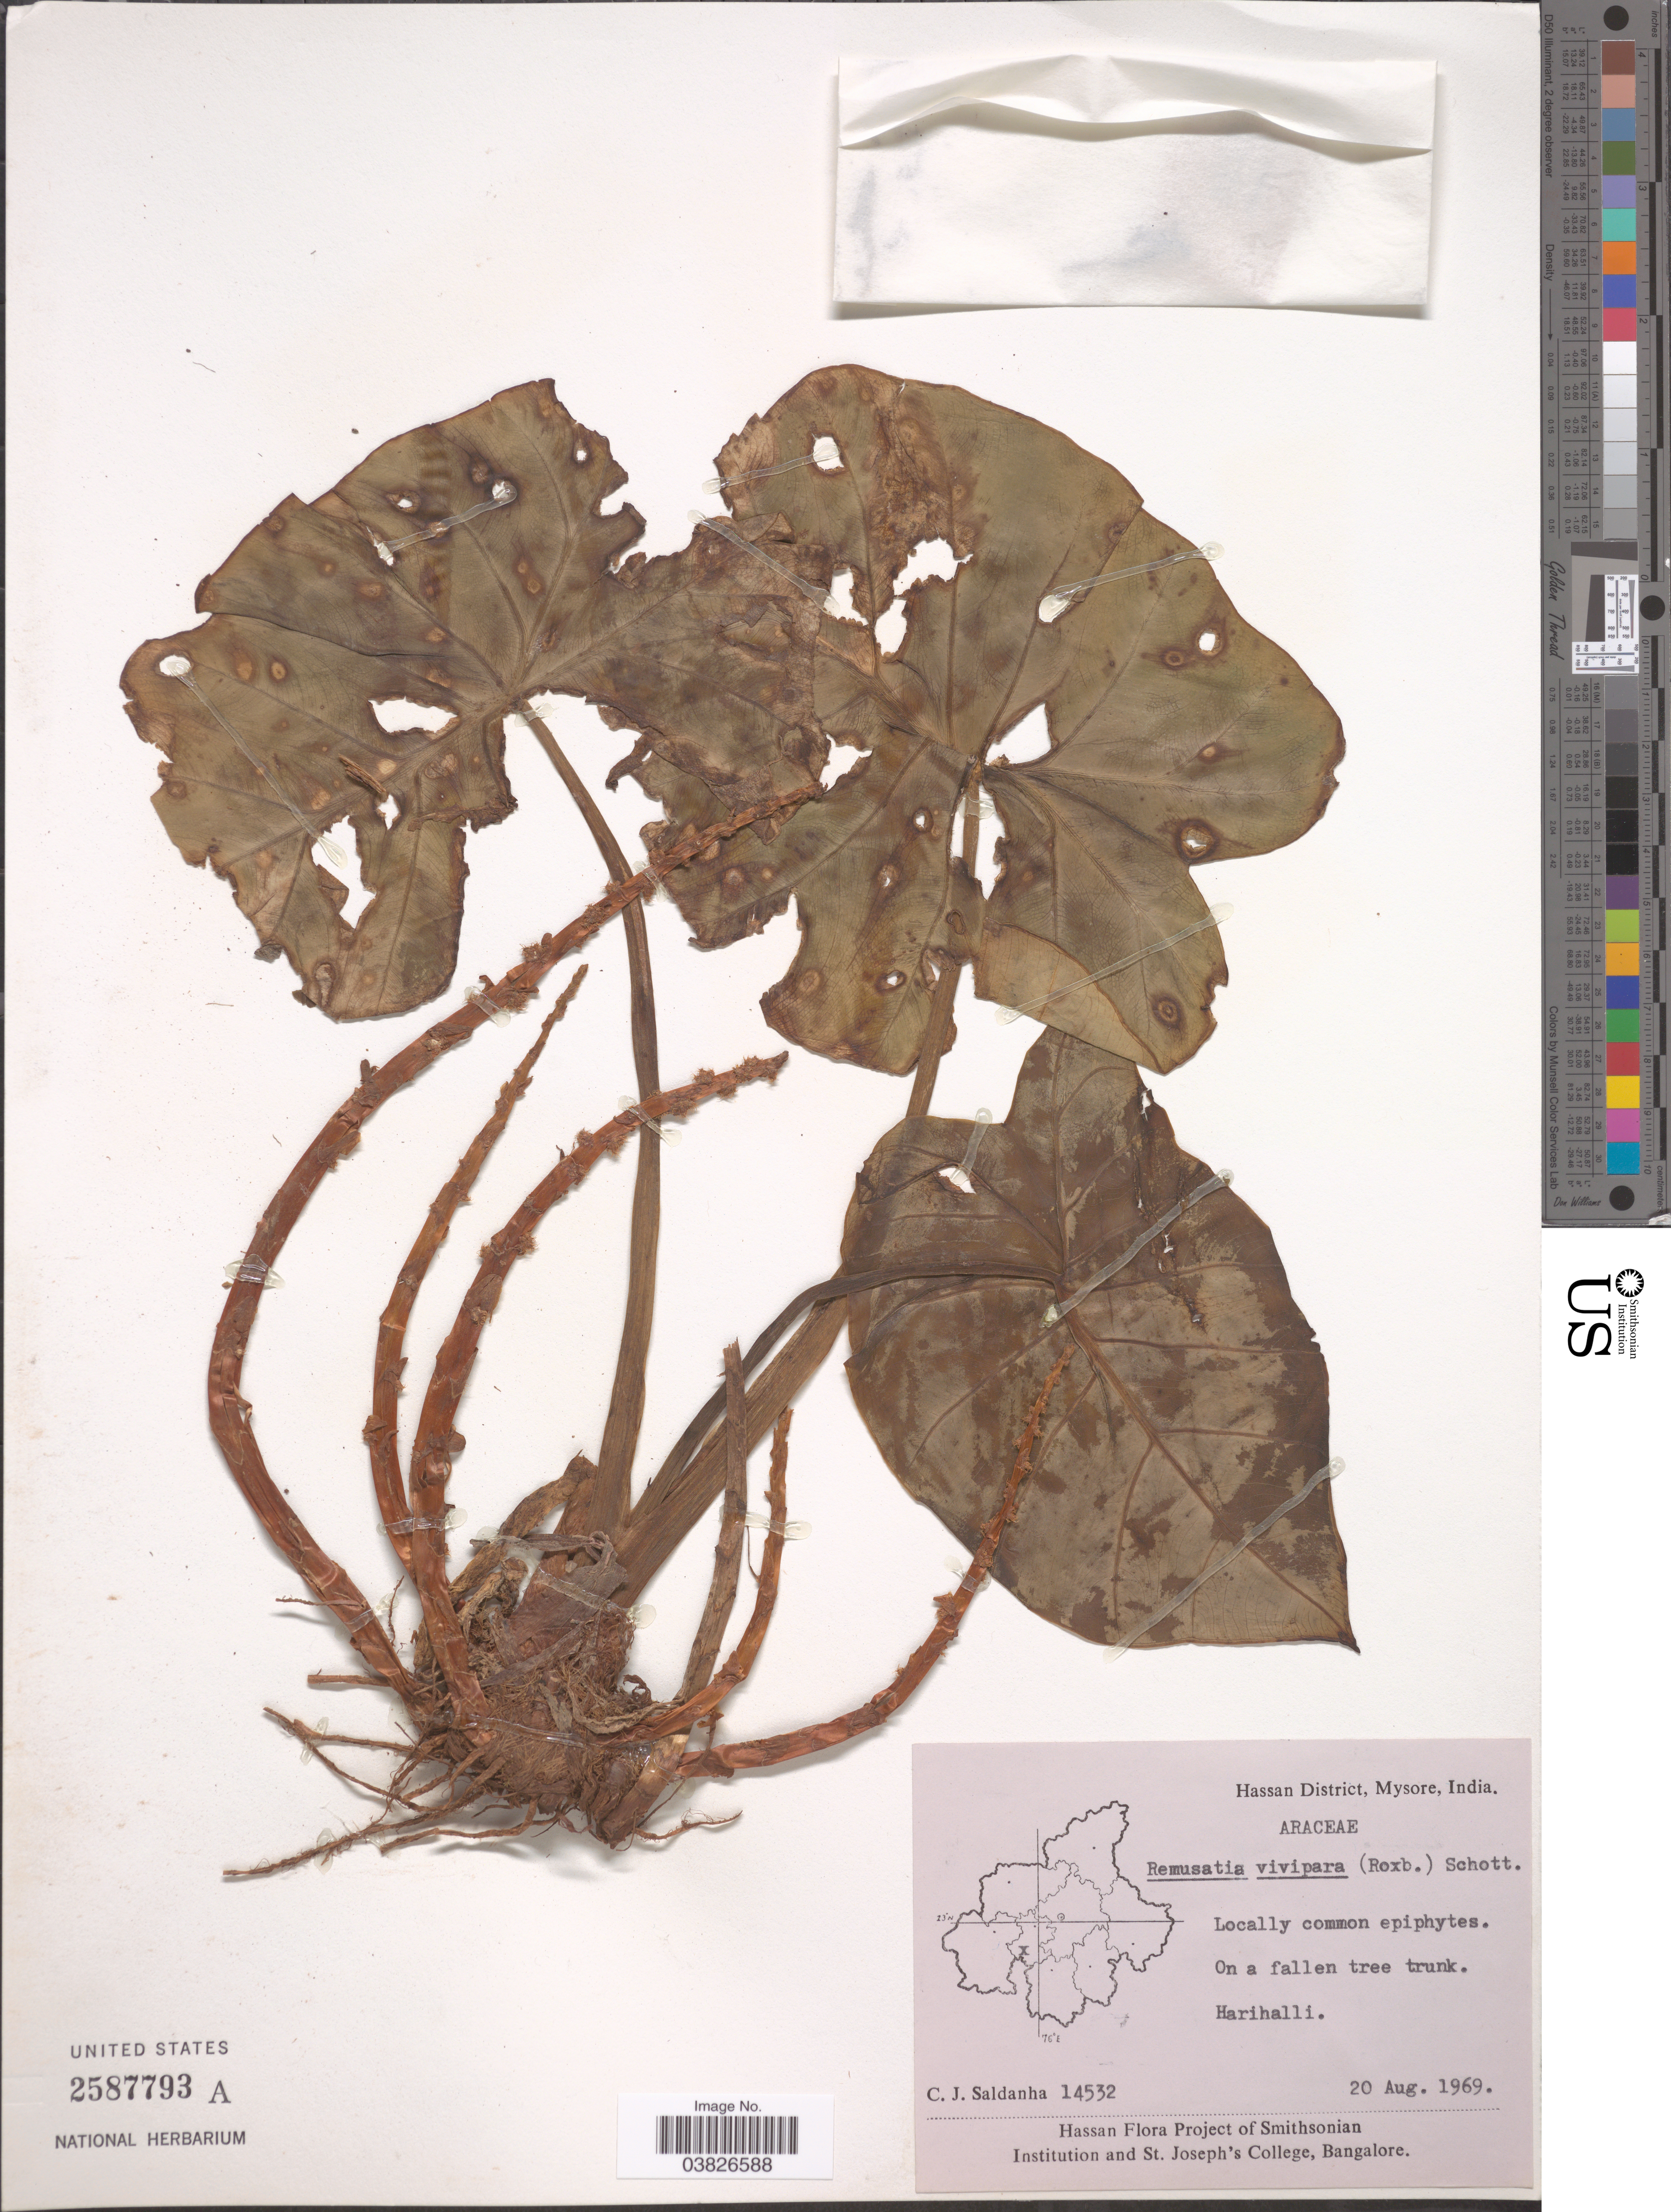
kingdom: Plantae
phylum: Tracheophyta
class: Liliopsida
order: Alismatales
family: Araceae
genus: Remusatia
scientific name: Remusatia vivipara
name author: (Roxb.) Schott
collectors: C. J. Saldanha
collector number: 14532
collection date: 1969-08-20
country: India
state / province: Karnataka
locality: Hassan District, Mysore. Harihalli.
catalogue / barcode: US 2587793A